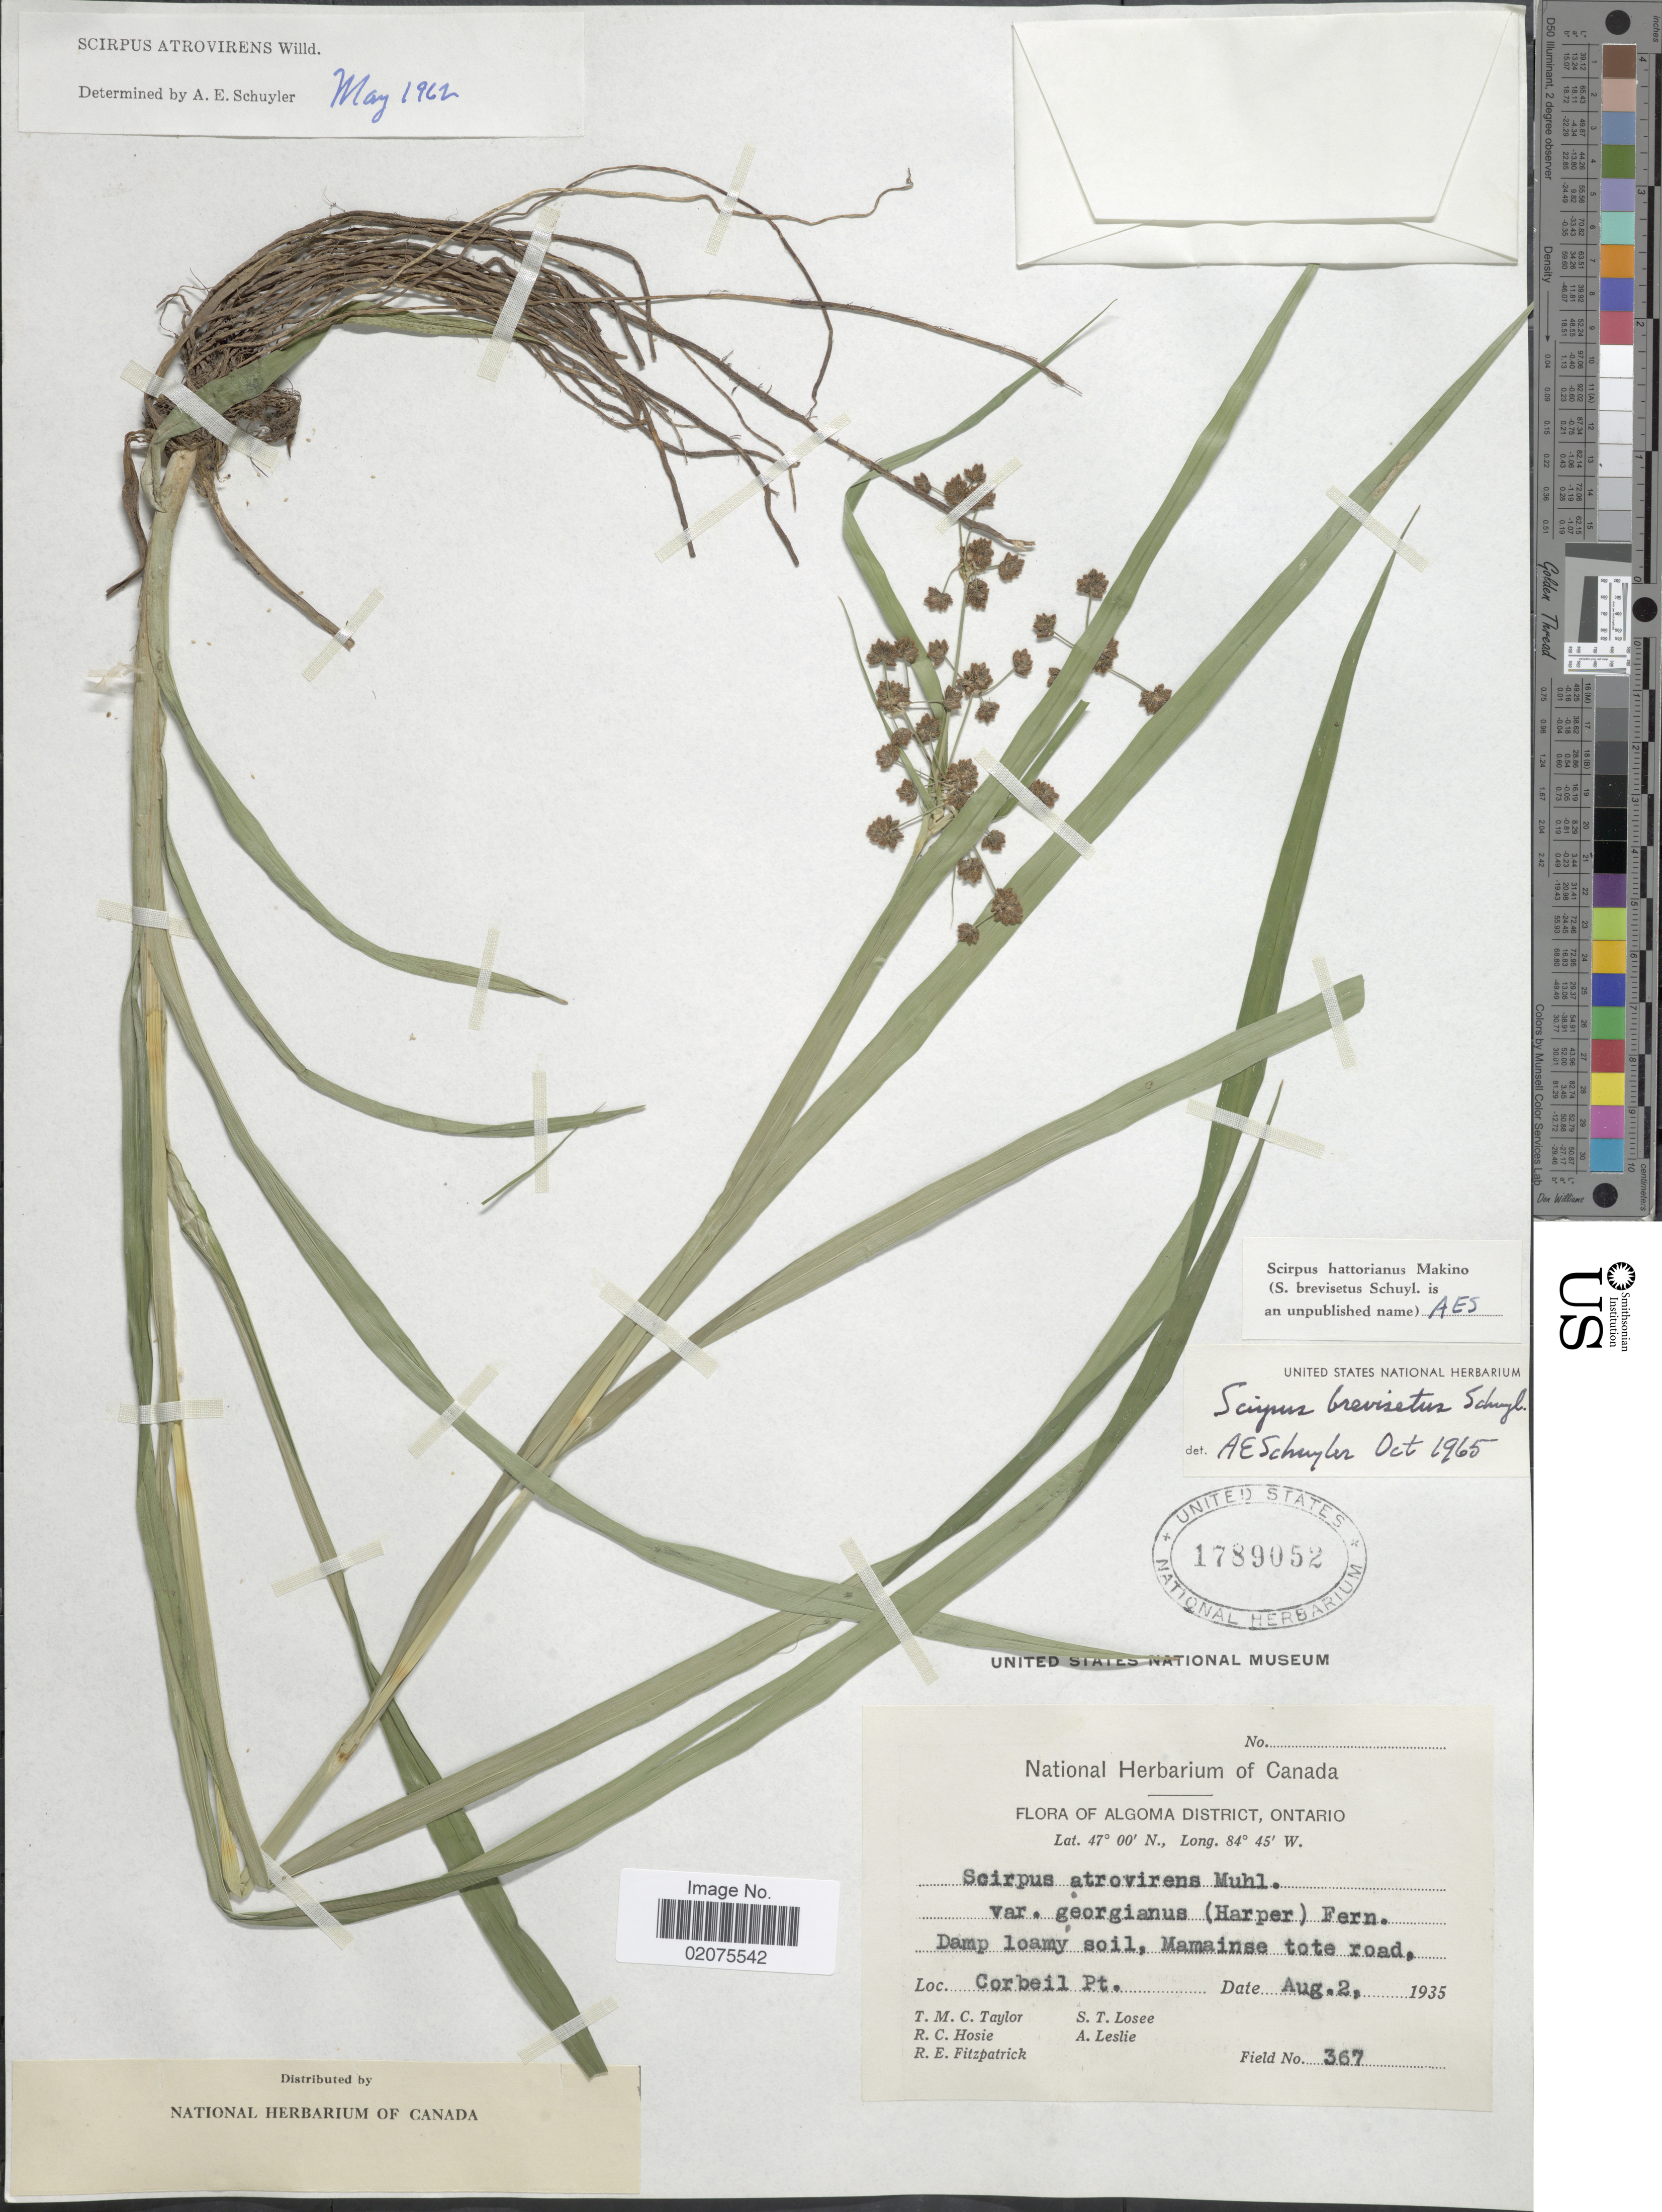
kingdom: Plantae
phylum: Tracheophyta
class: Liliopsida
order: Poales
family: Cyperaceae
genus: Scirpus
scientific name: Scirpus hattorianus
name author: Makino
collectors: T. M. C. Taylor, R. Hosie, R. Fitzpatrick, S. Losee & A. Leslie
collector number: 367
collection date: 1935-08-02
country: Canada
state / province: Ontario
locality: Algoma District. Corbeil Pt.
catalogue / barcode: US 1789052